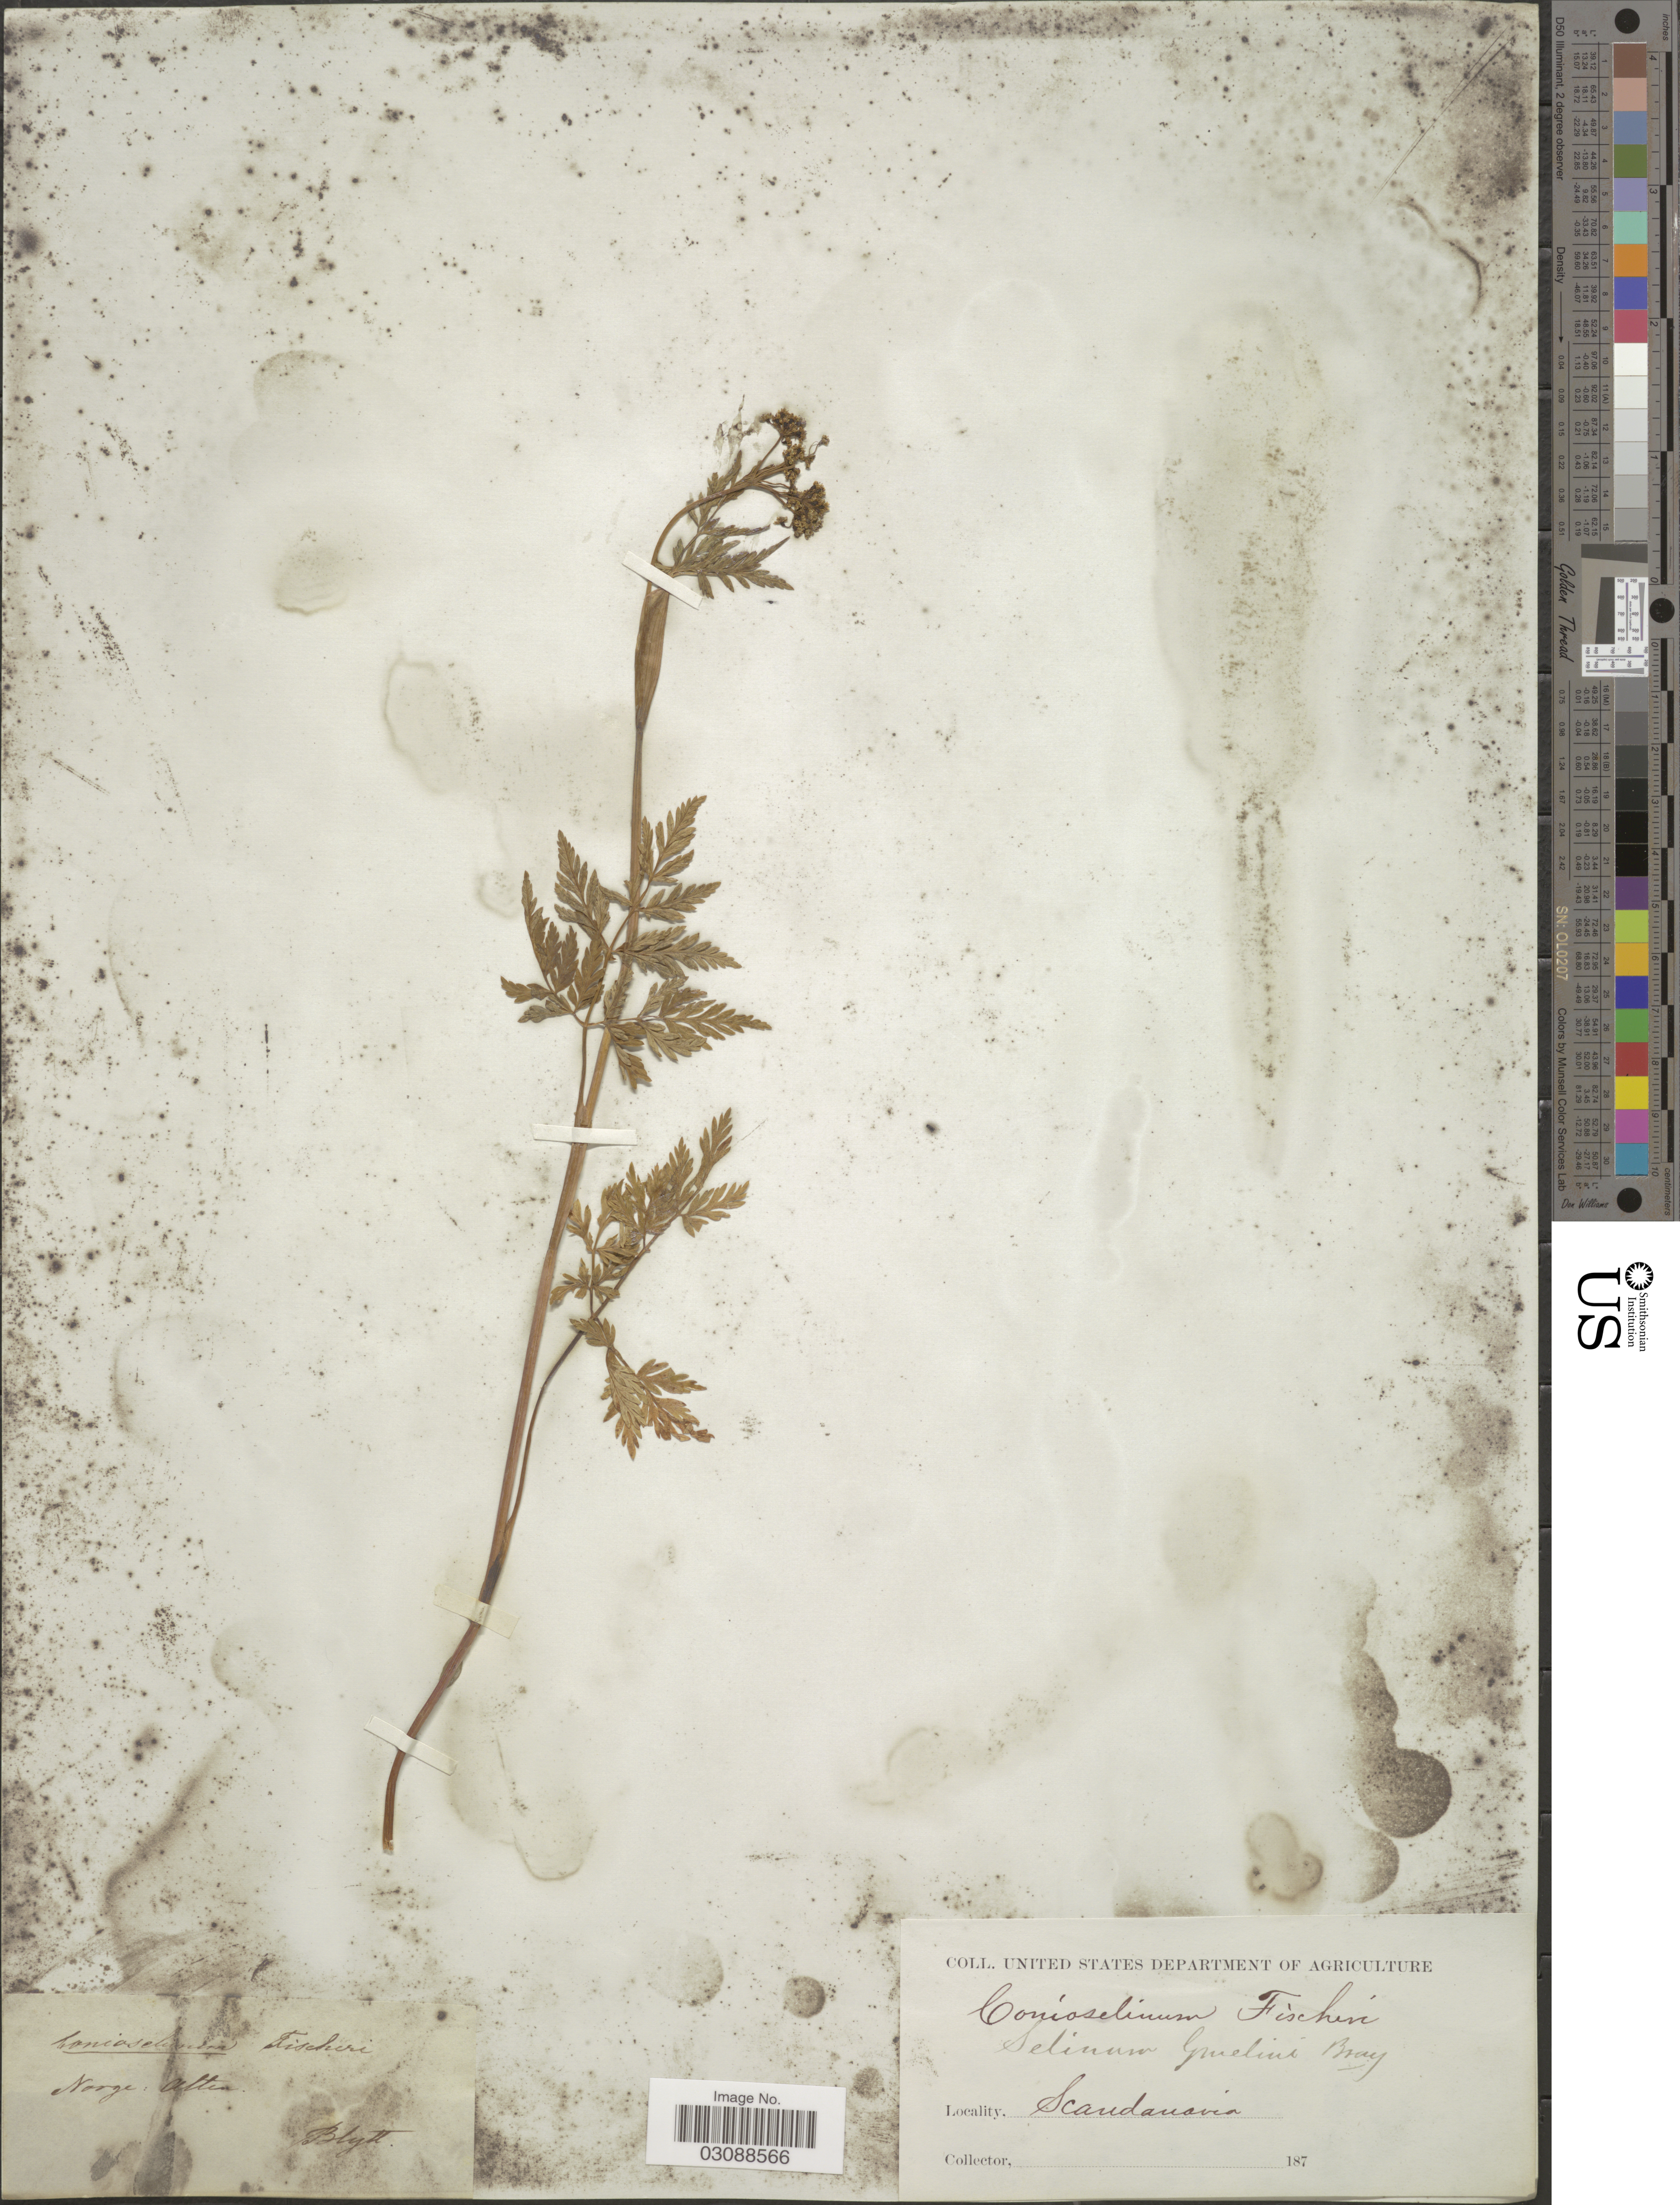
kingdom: Plantae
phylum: Tracheophyta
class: Magnoliopsida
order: Apiales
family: Apiaceae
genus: Selinum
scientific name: Selinum fischeri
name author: E.H.L. Krause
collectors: Blytt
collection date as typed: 187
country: Norway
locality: Alten. Scandanavia.